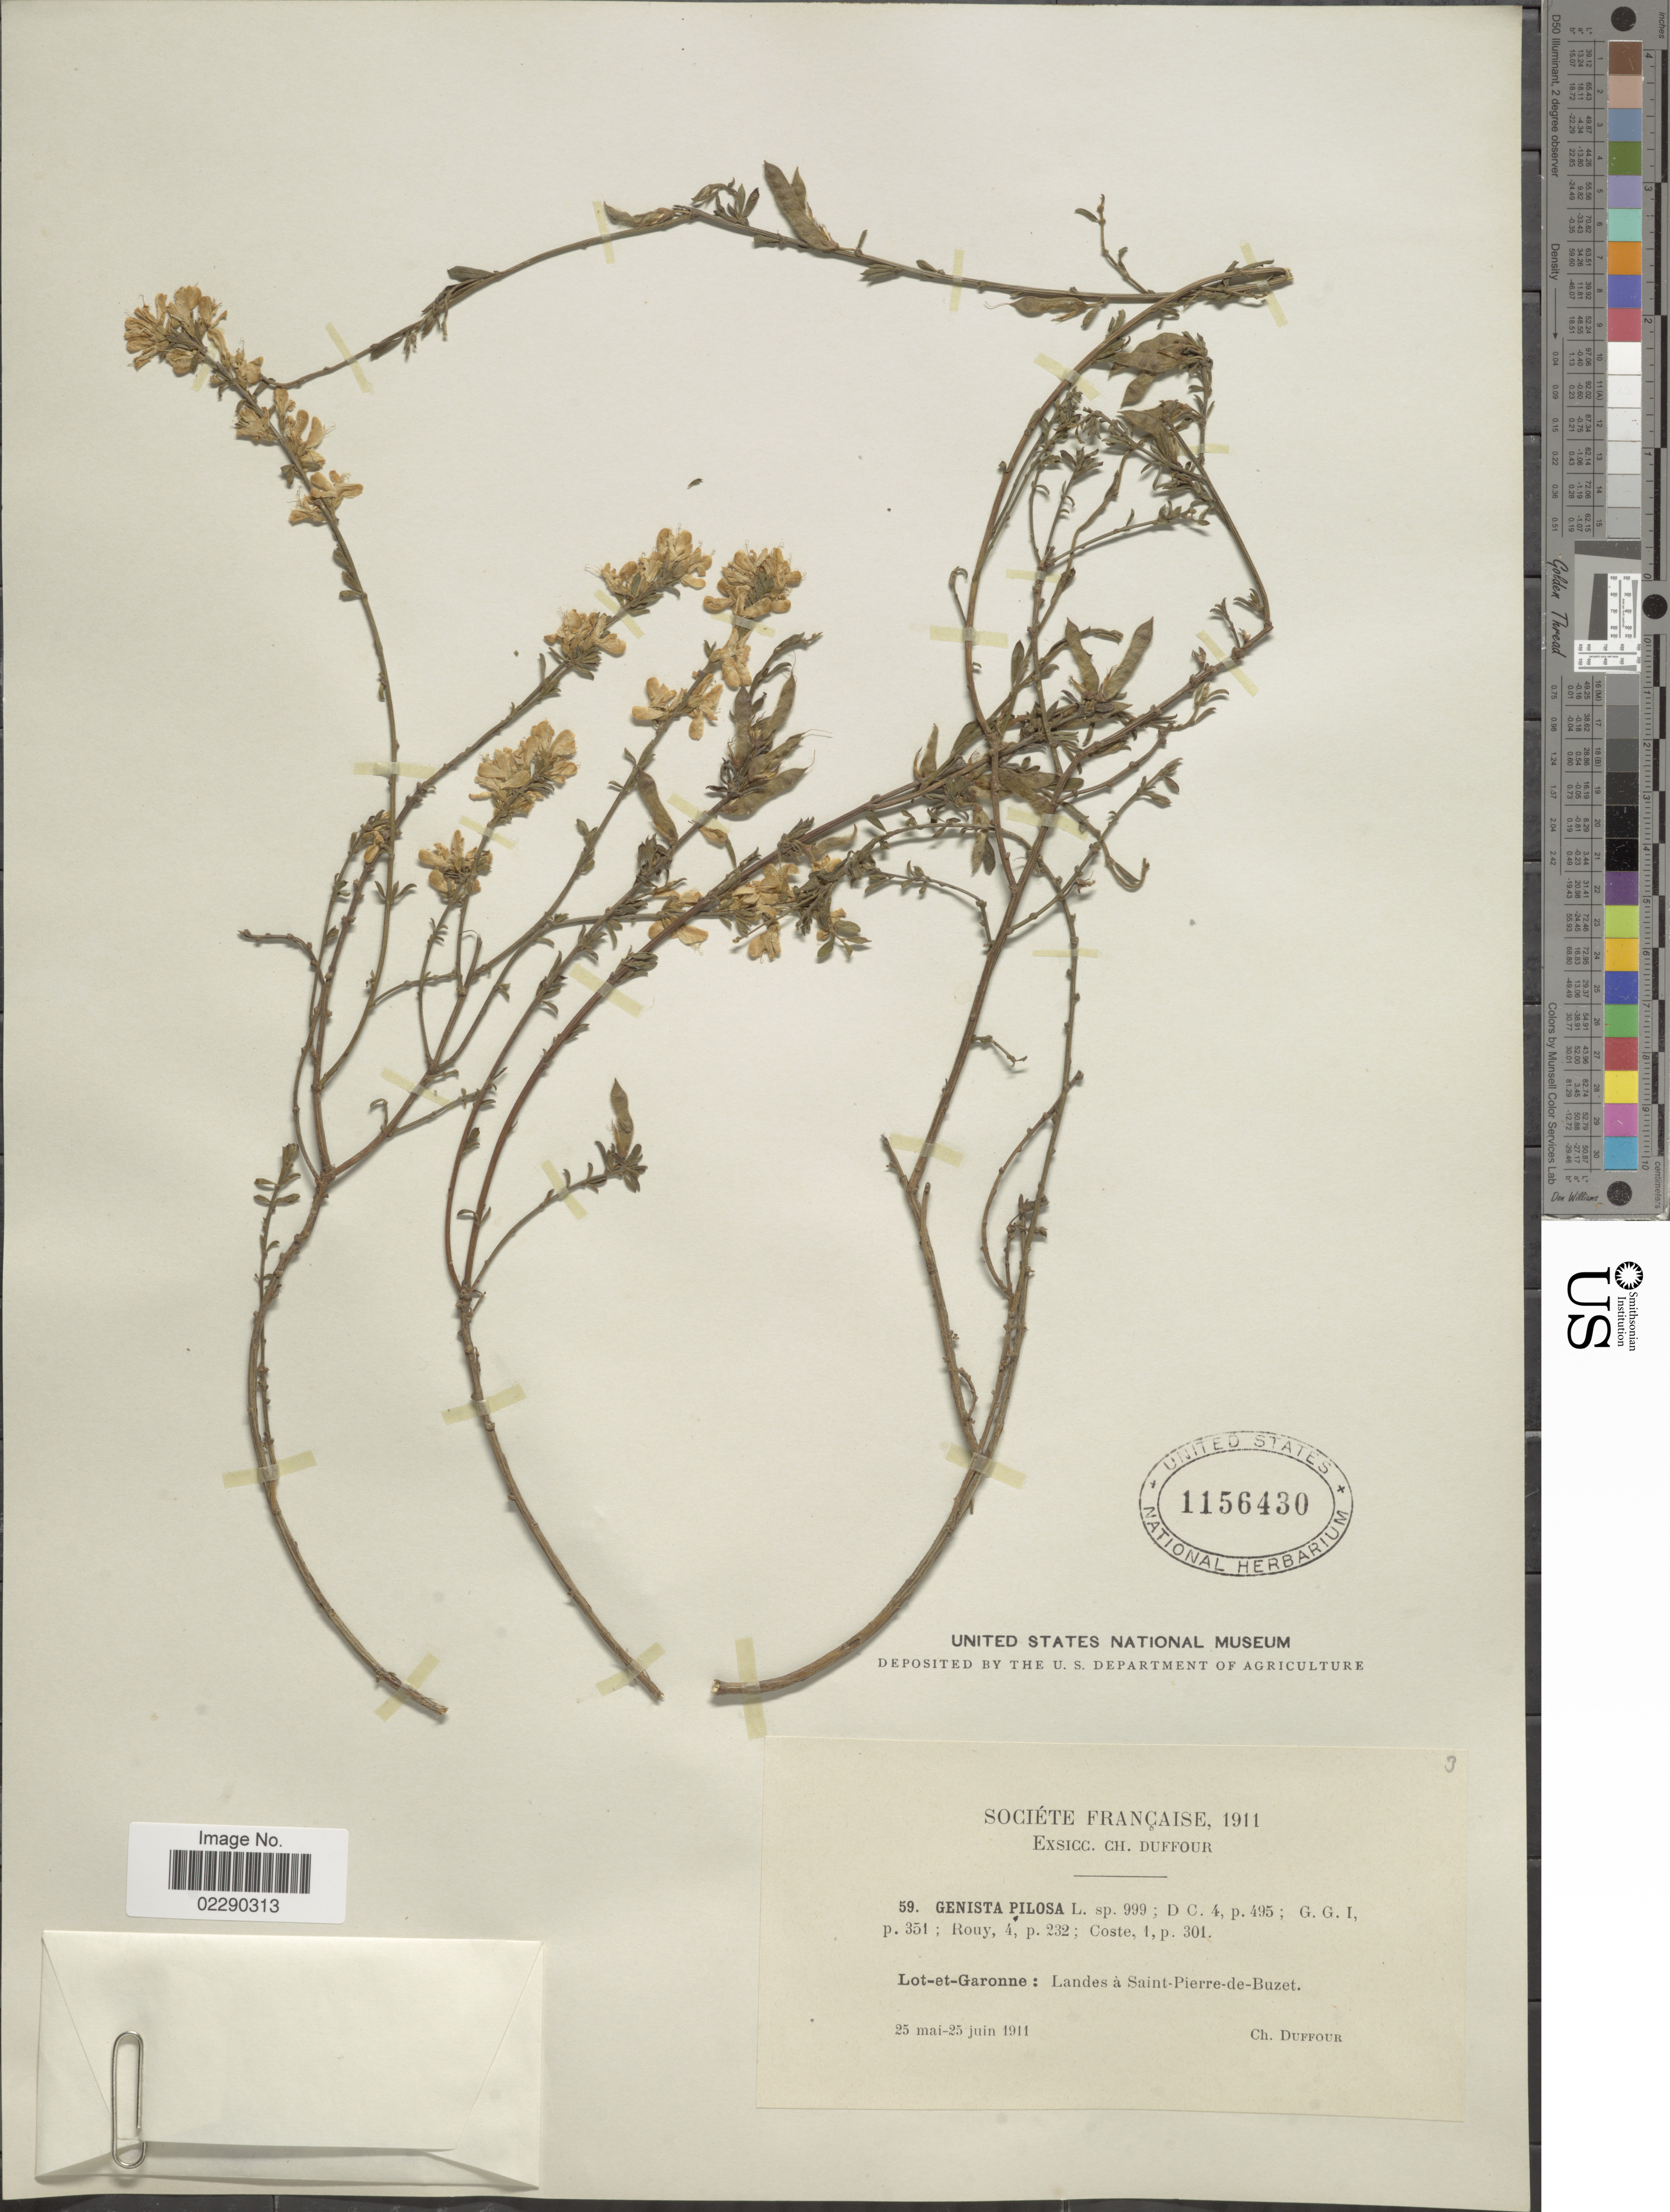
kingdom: Plantae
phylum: Tracheophyta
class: Magnoliopsida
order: Fabales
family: Fabaceae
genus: Genista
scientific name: Genista pilosa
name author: L.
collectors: C. Duffour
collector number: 59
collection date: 1911-05-25/1911-06-25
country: France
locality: Societe Francaise, Lot-et-Garonne, Landes a Saint-Pierre-de-Buzet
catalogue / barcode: US 1156430